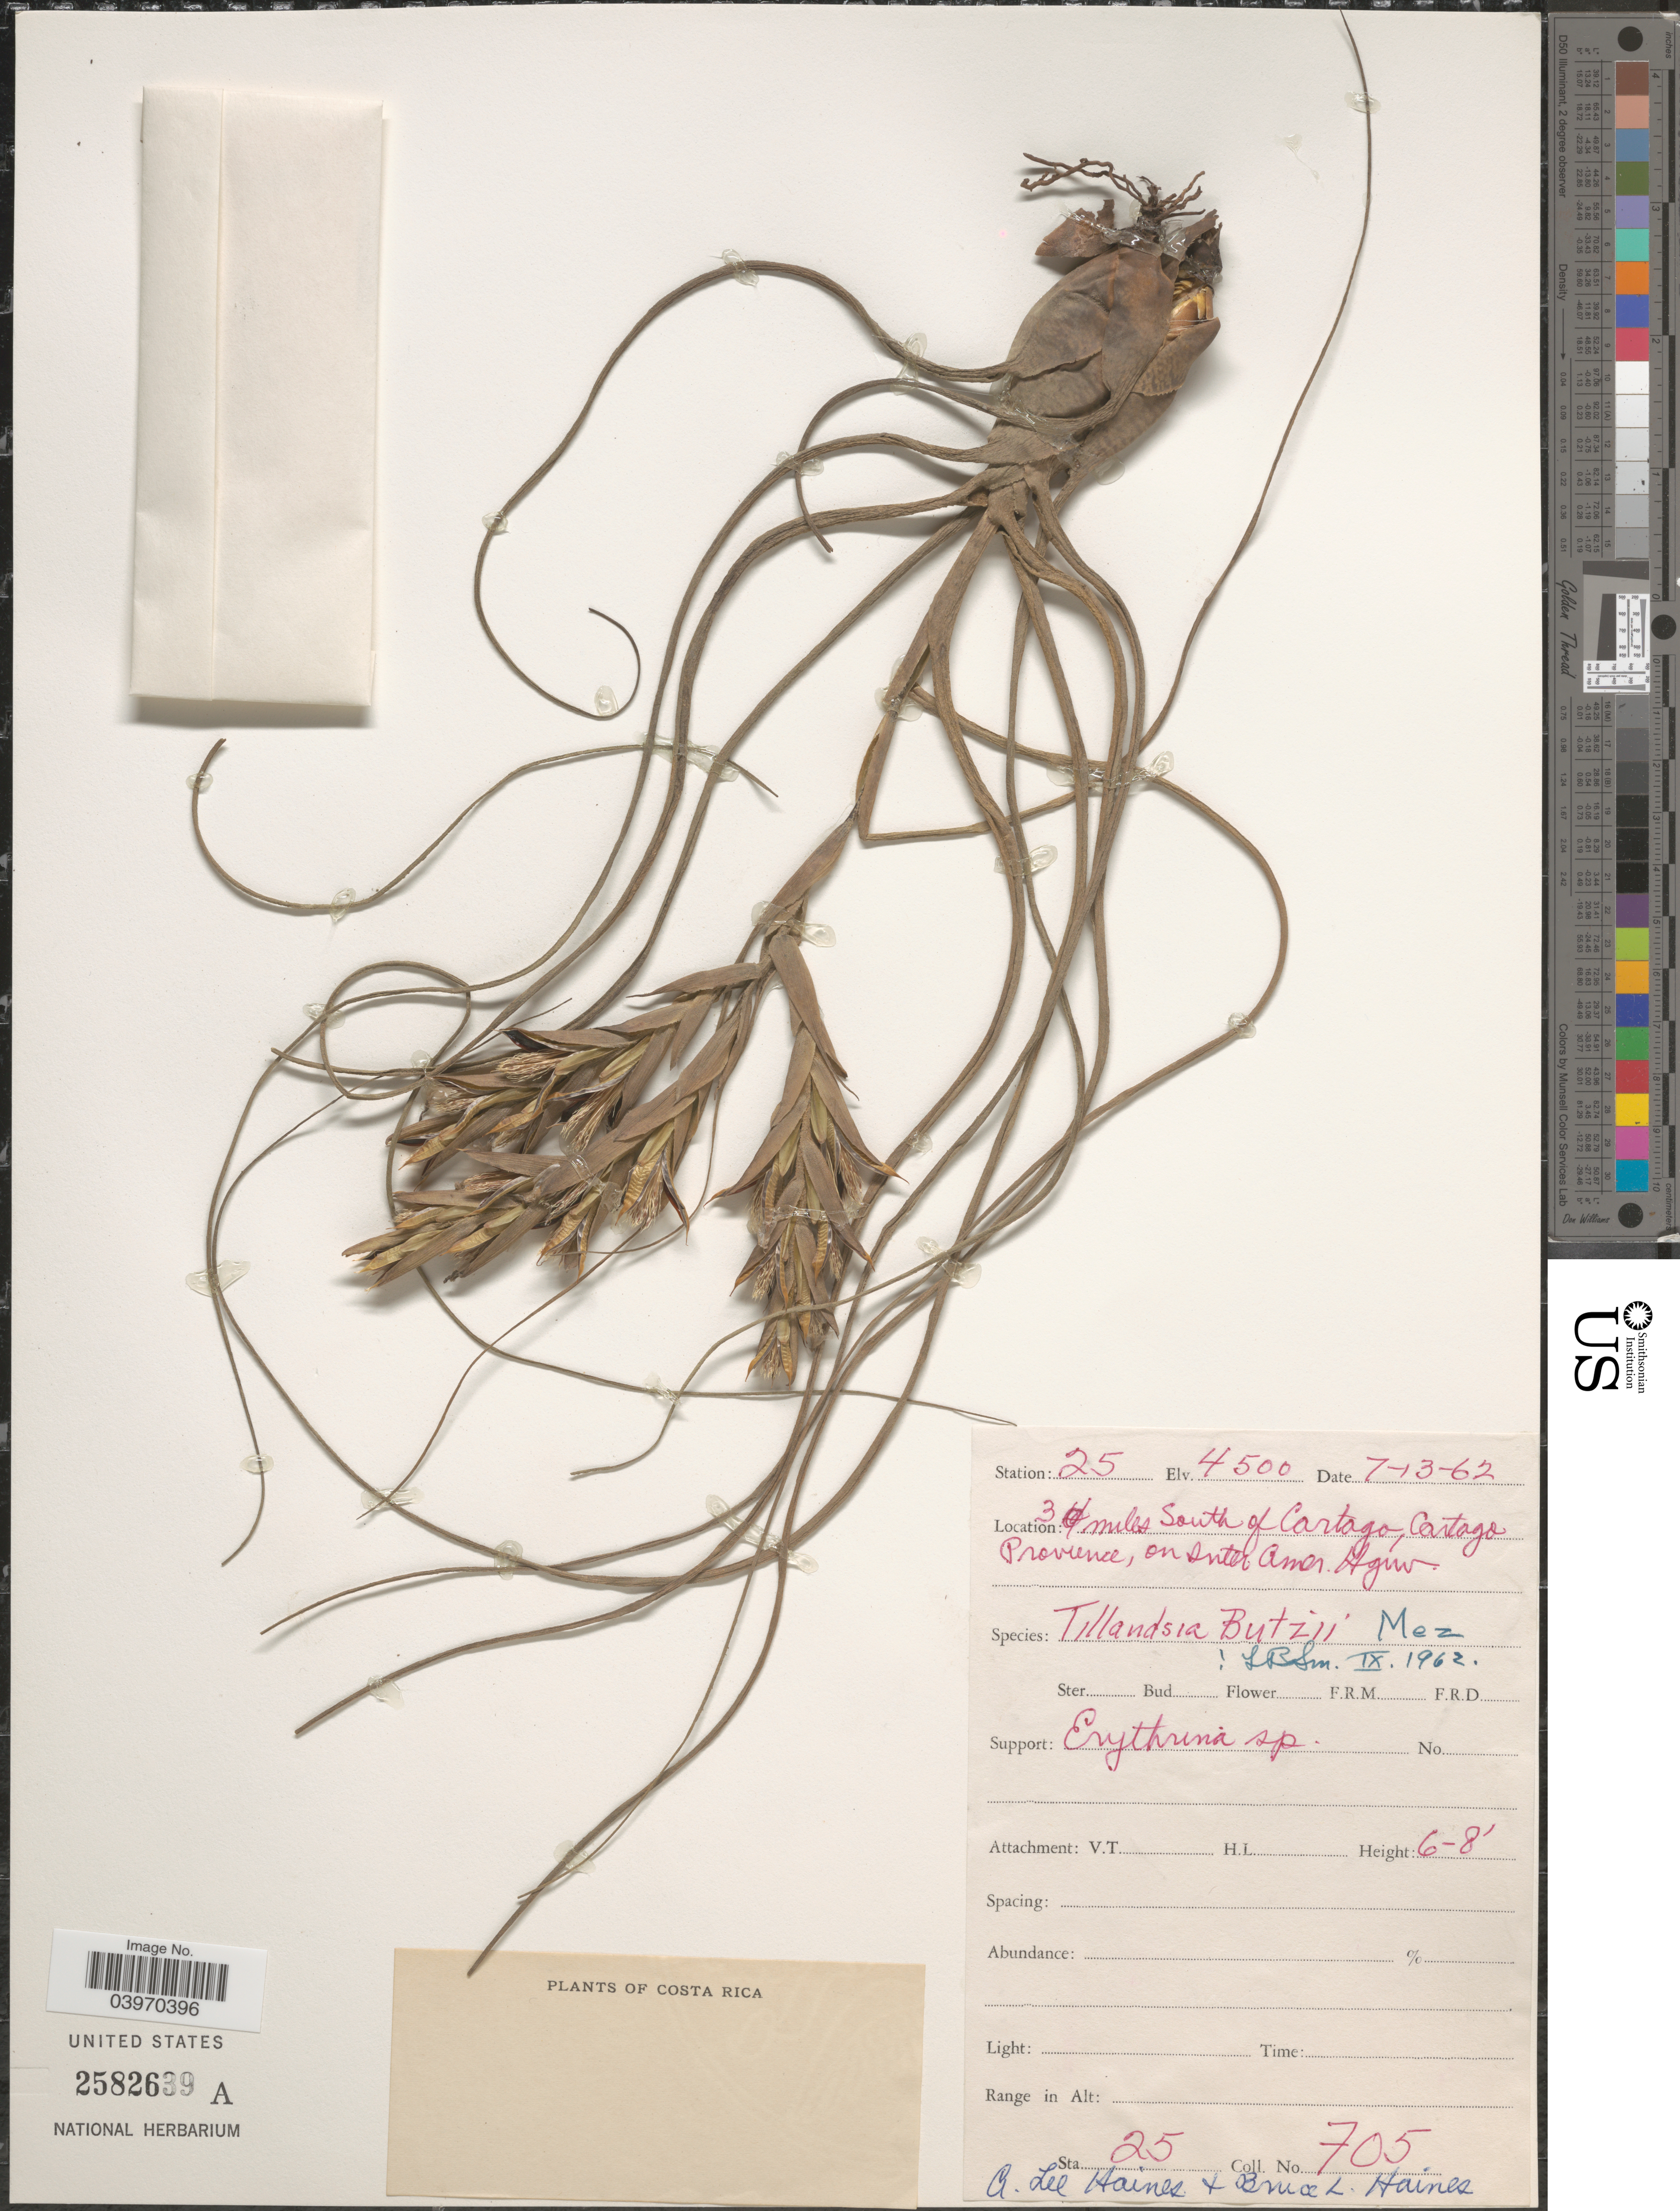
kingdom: Plantae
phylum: Tracheophyta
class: Liliopsida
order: Poales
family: Bromeliaceae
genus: Tillandsia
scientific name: Tillandsia butzii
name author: Mez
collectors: A. L. Haines & B. L. Haines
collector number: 705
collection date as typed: Transcribed d/m/y: 13/7/62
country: Costa Rica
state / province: Cartago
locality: Station 25. 3 miles South of Cartago, on Inter Amer. Hgw.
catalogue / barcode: US 2582639A